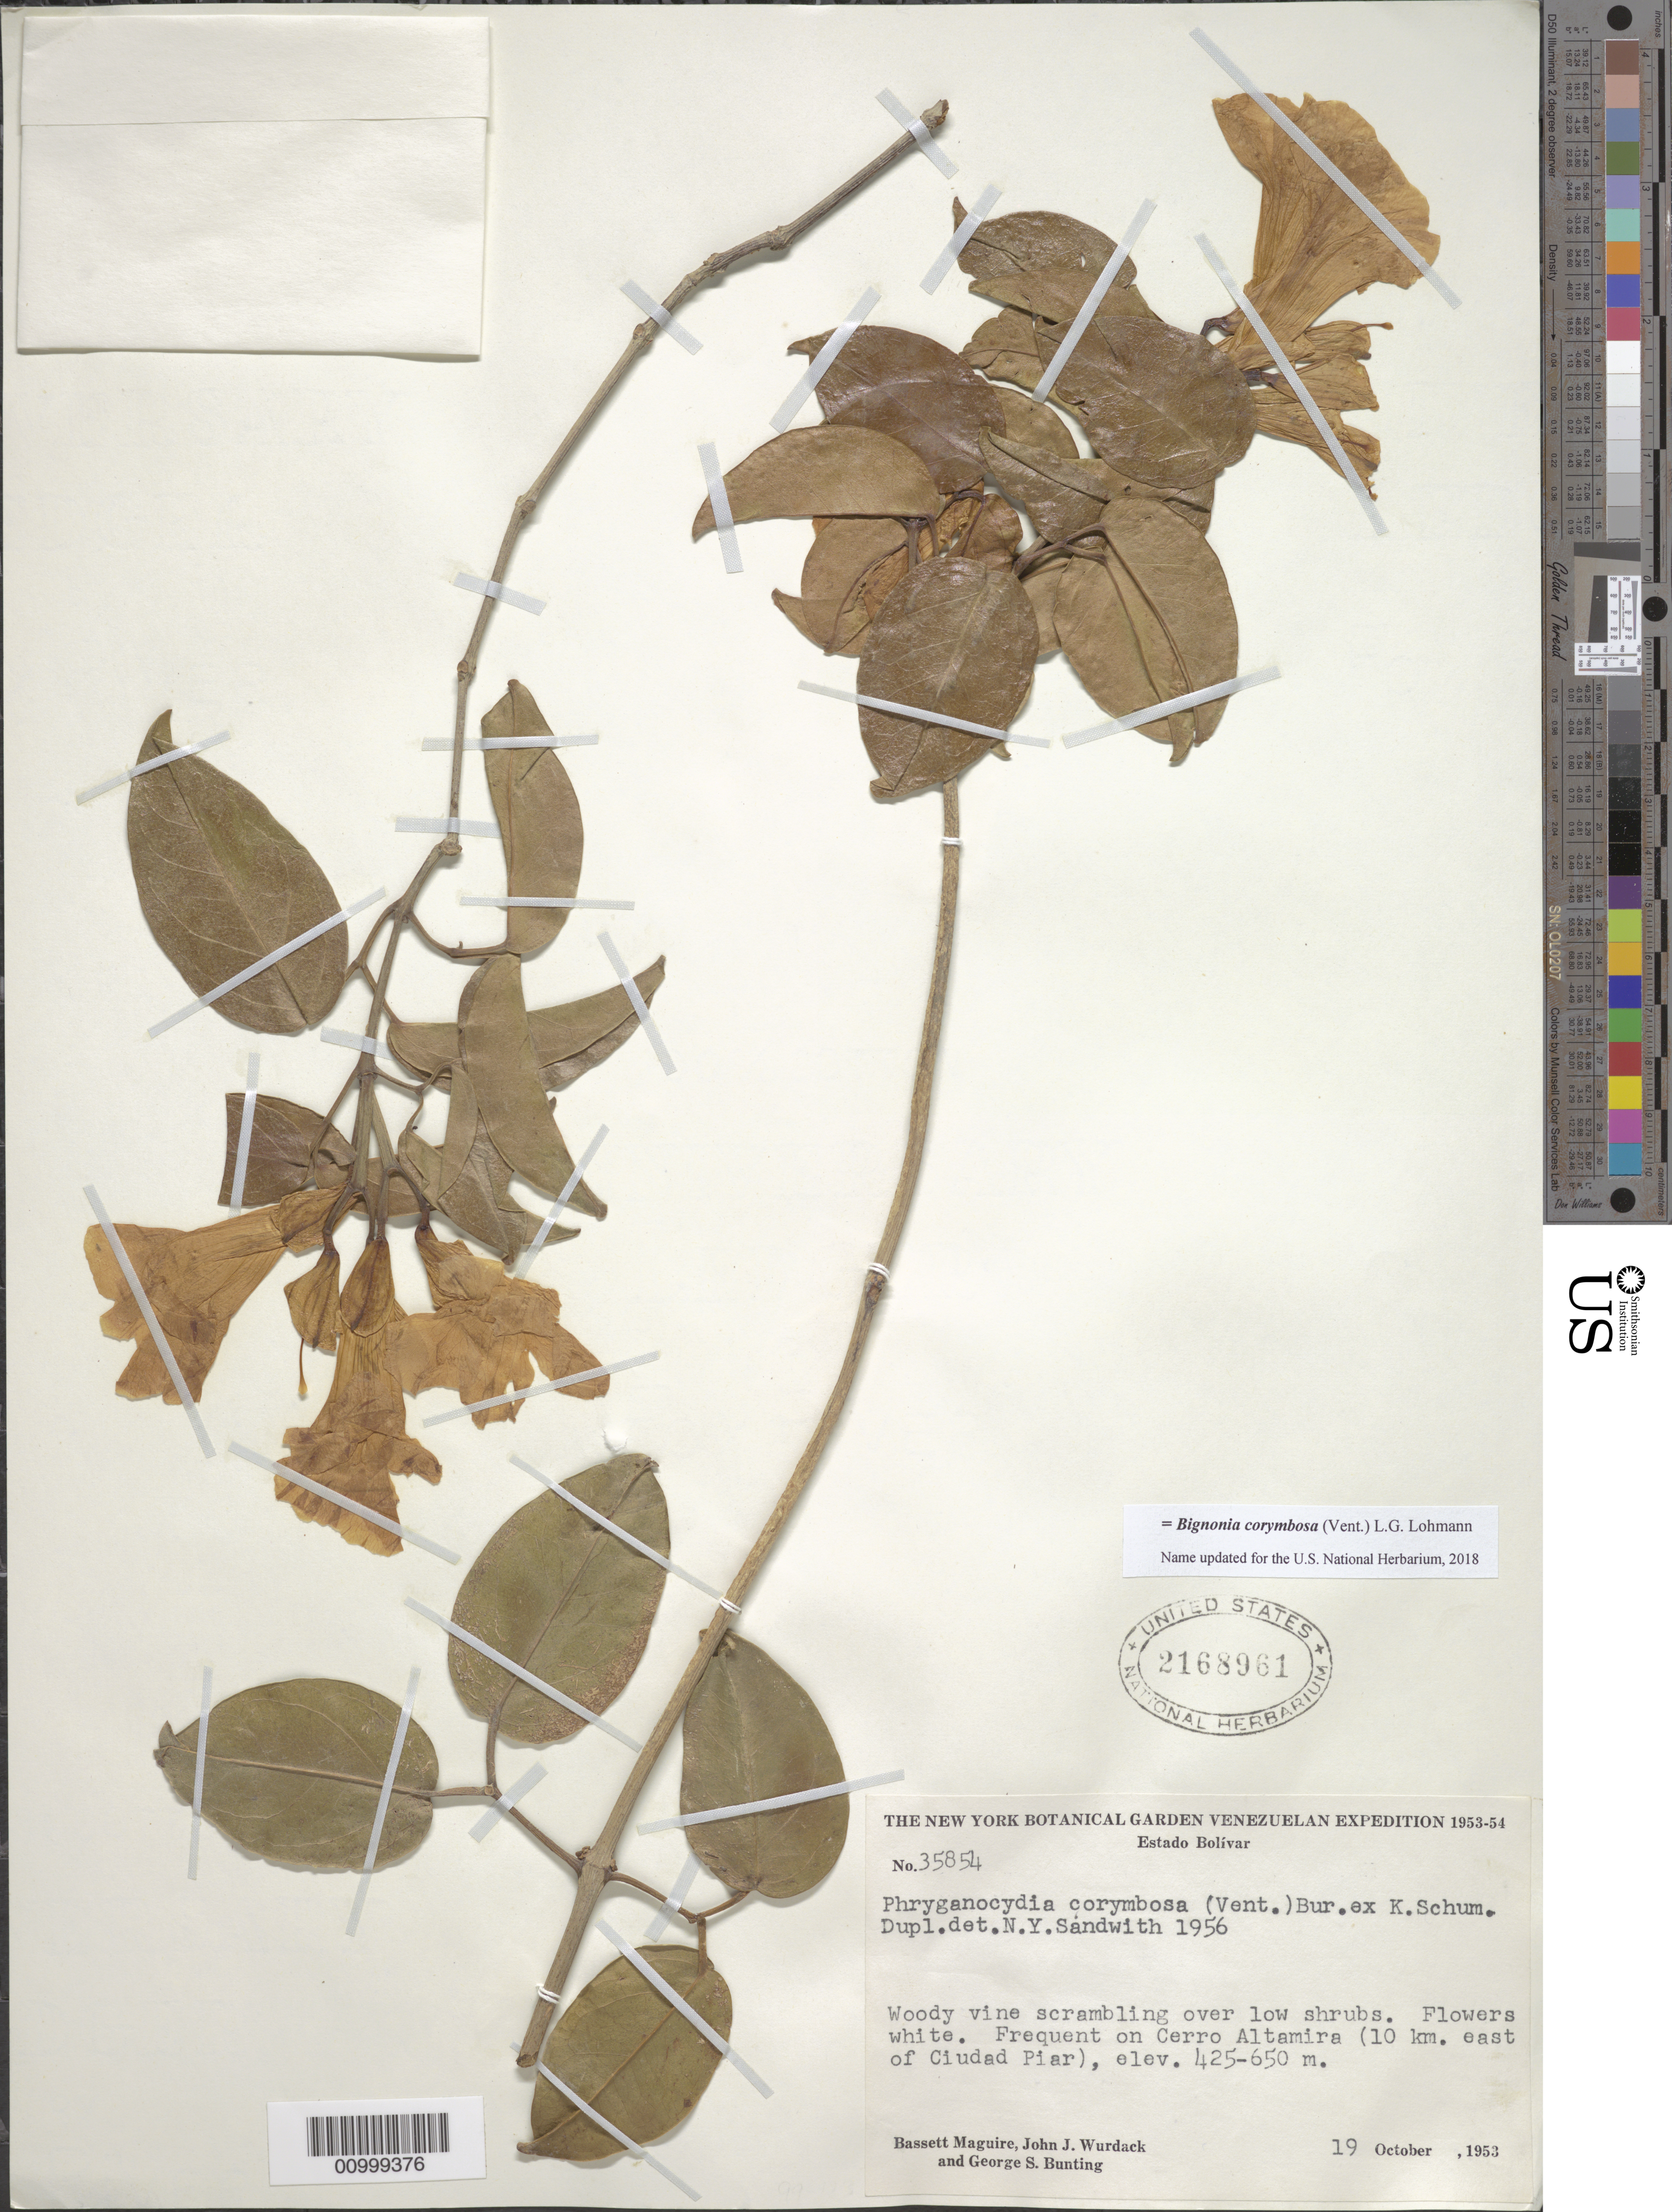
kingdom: Plantae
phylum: Tracheophyta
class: Magnoliopsida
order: Lamiales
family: Bignoniaceae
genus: Bignonia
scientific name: Bignonia corymbosa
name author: (Vent.) L.G. Lohmann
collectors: B. Maguire, J. J. Wurdack & G. S. Bunting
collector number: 35854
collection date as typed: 19-Oct-53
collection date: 1953-10-19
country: Venezuela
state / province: Bolívar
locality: Cerro Altamira (10 km E of Ciudad Piar)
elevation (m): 425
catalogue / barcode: US 2168961